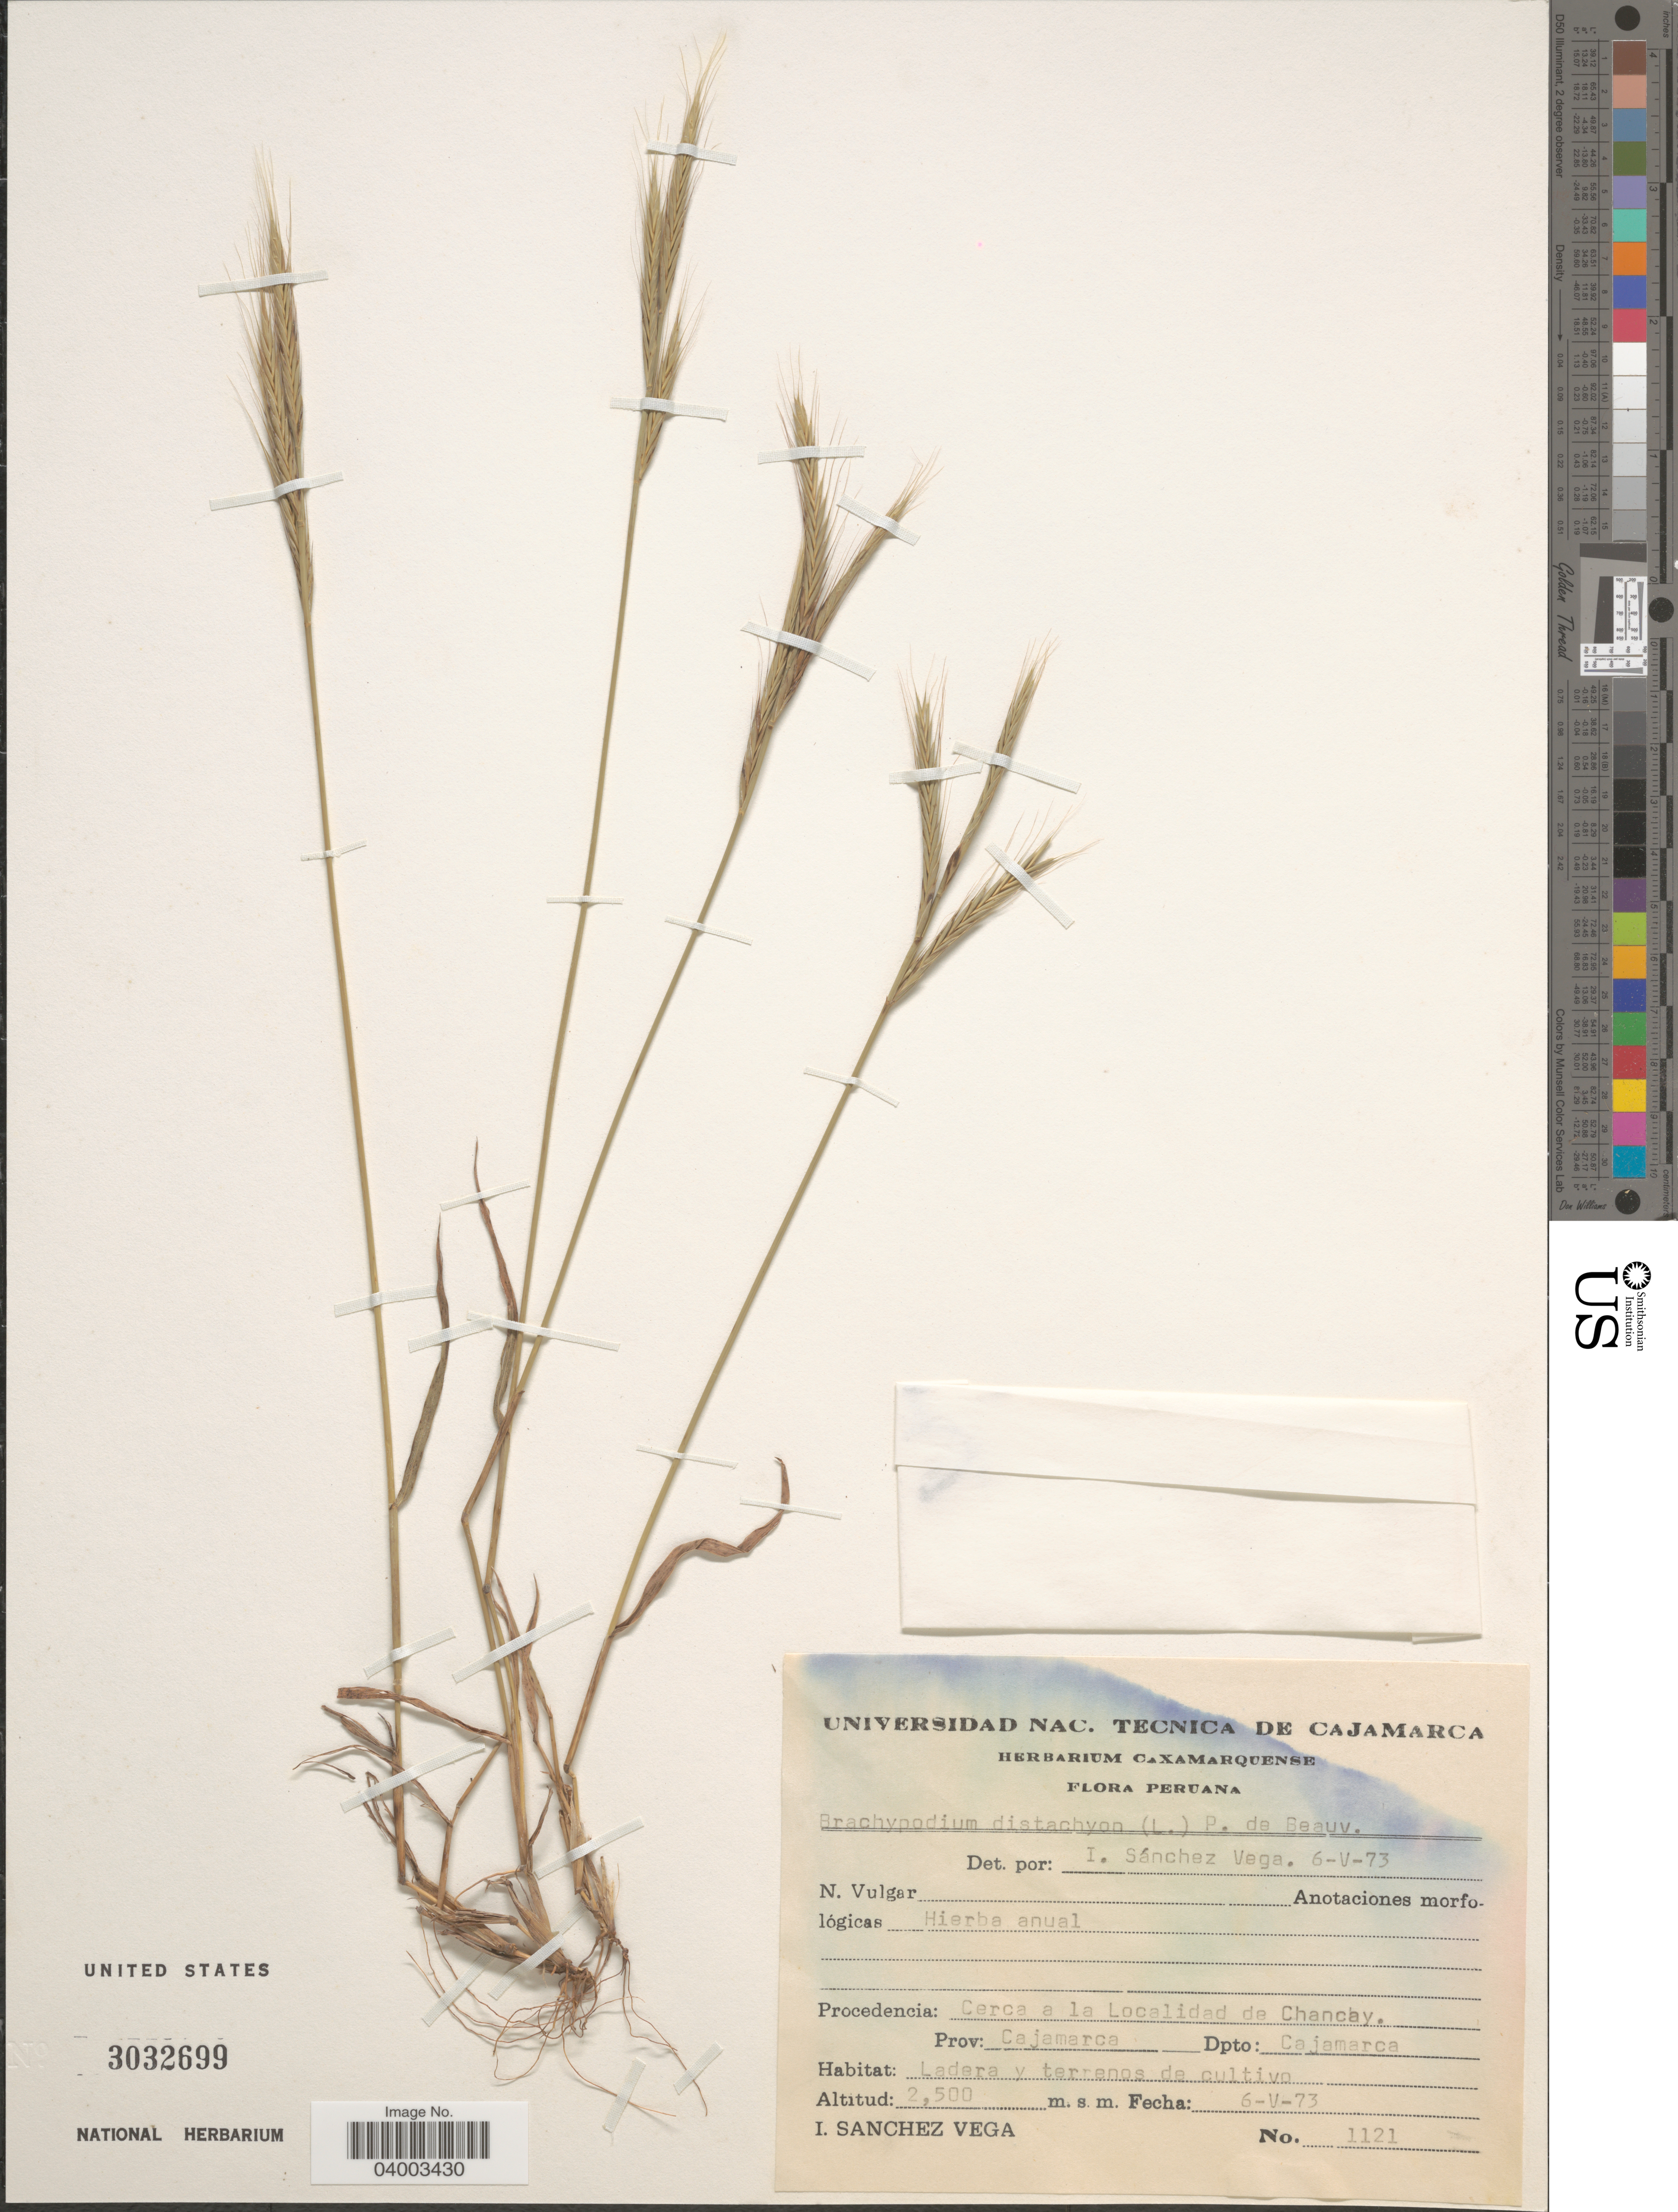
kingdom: Plantae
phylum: Tracheophyta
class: Liliopsida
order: Poales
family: Poaceae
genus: Brachypodium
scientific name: Brachypodium distachyon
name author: (L.) P. Beauv.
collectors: I. Sánchez Vega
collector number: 1121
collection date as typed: Transcribed d/m/y: 6/5/73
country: Peru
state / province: Cajamarca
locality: Cerca a la Localidad de Chancay. Dpto: Cajamarca.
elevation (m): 2500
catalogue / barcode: US 3032699